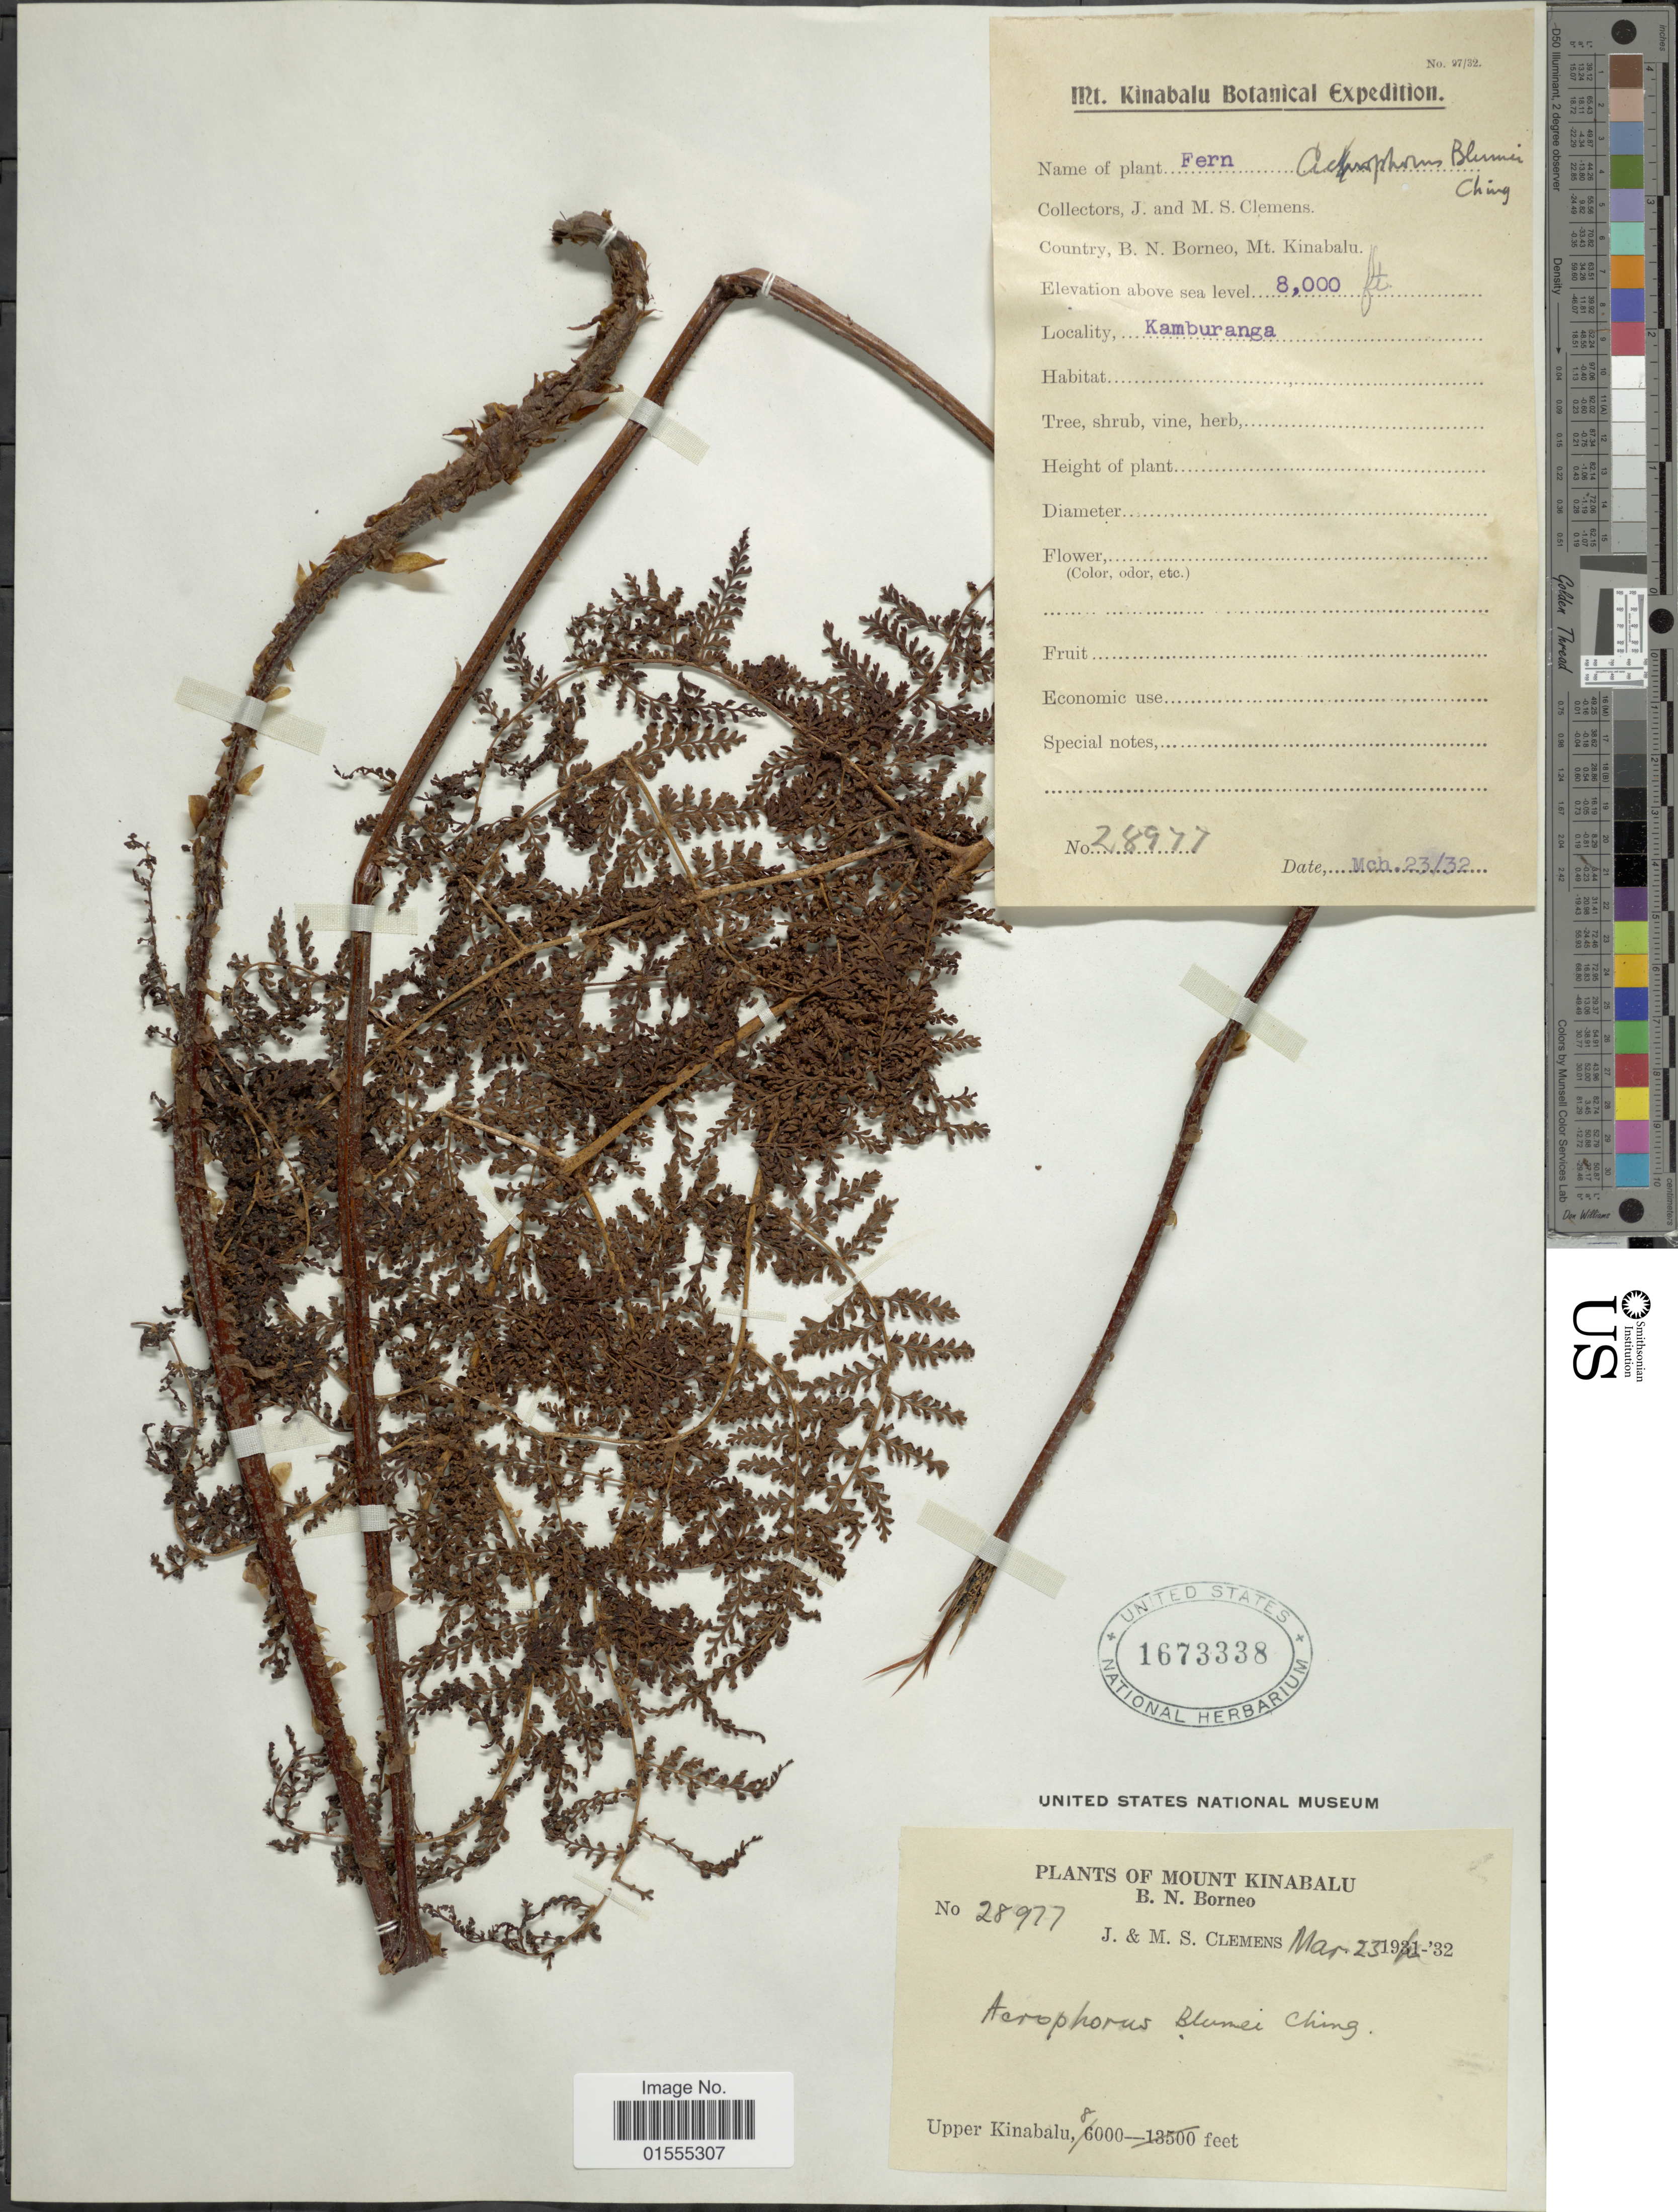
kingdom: Plantae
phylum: Tracheophyta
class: Polypodiopsida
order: Polypodiales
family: Dryopteridaceae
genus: Dryopteris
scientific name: Dryopteris blumei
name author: (J. Sm.) Alderw.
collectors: J. Clemens & M. S. Clemens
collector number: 28977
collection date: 1932-03-23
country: Malaysia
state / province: Sabah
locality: Mount Kinabalu, B.N. Borneo, Upper Kinabalu, Kamburanga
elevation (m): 2438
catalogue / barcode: US 1673338